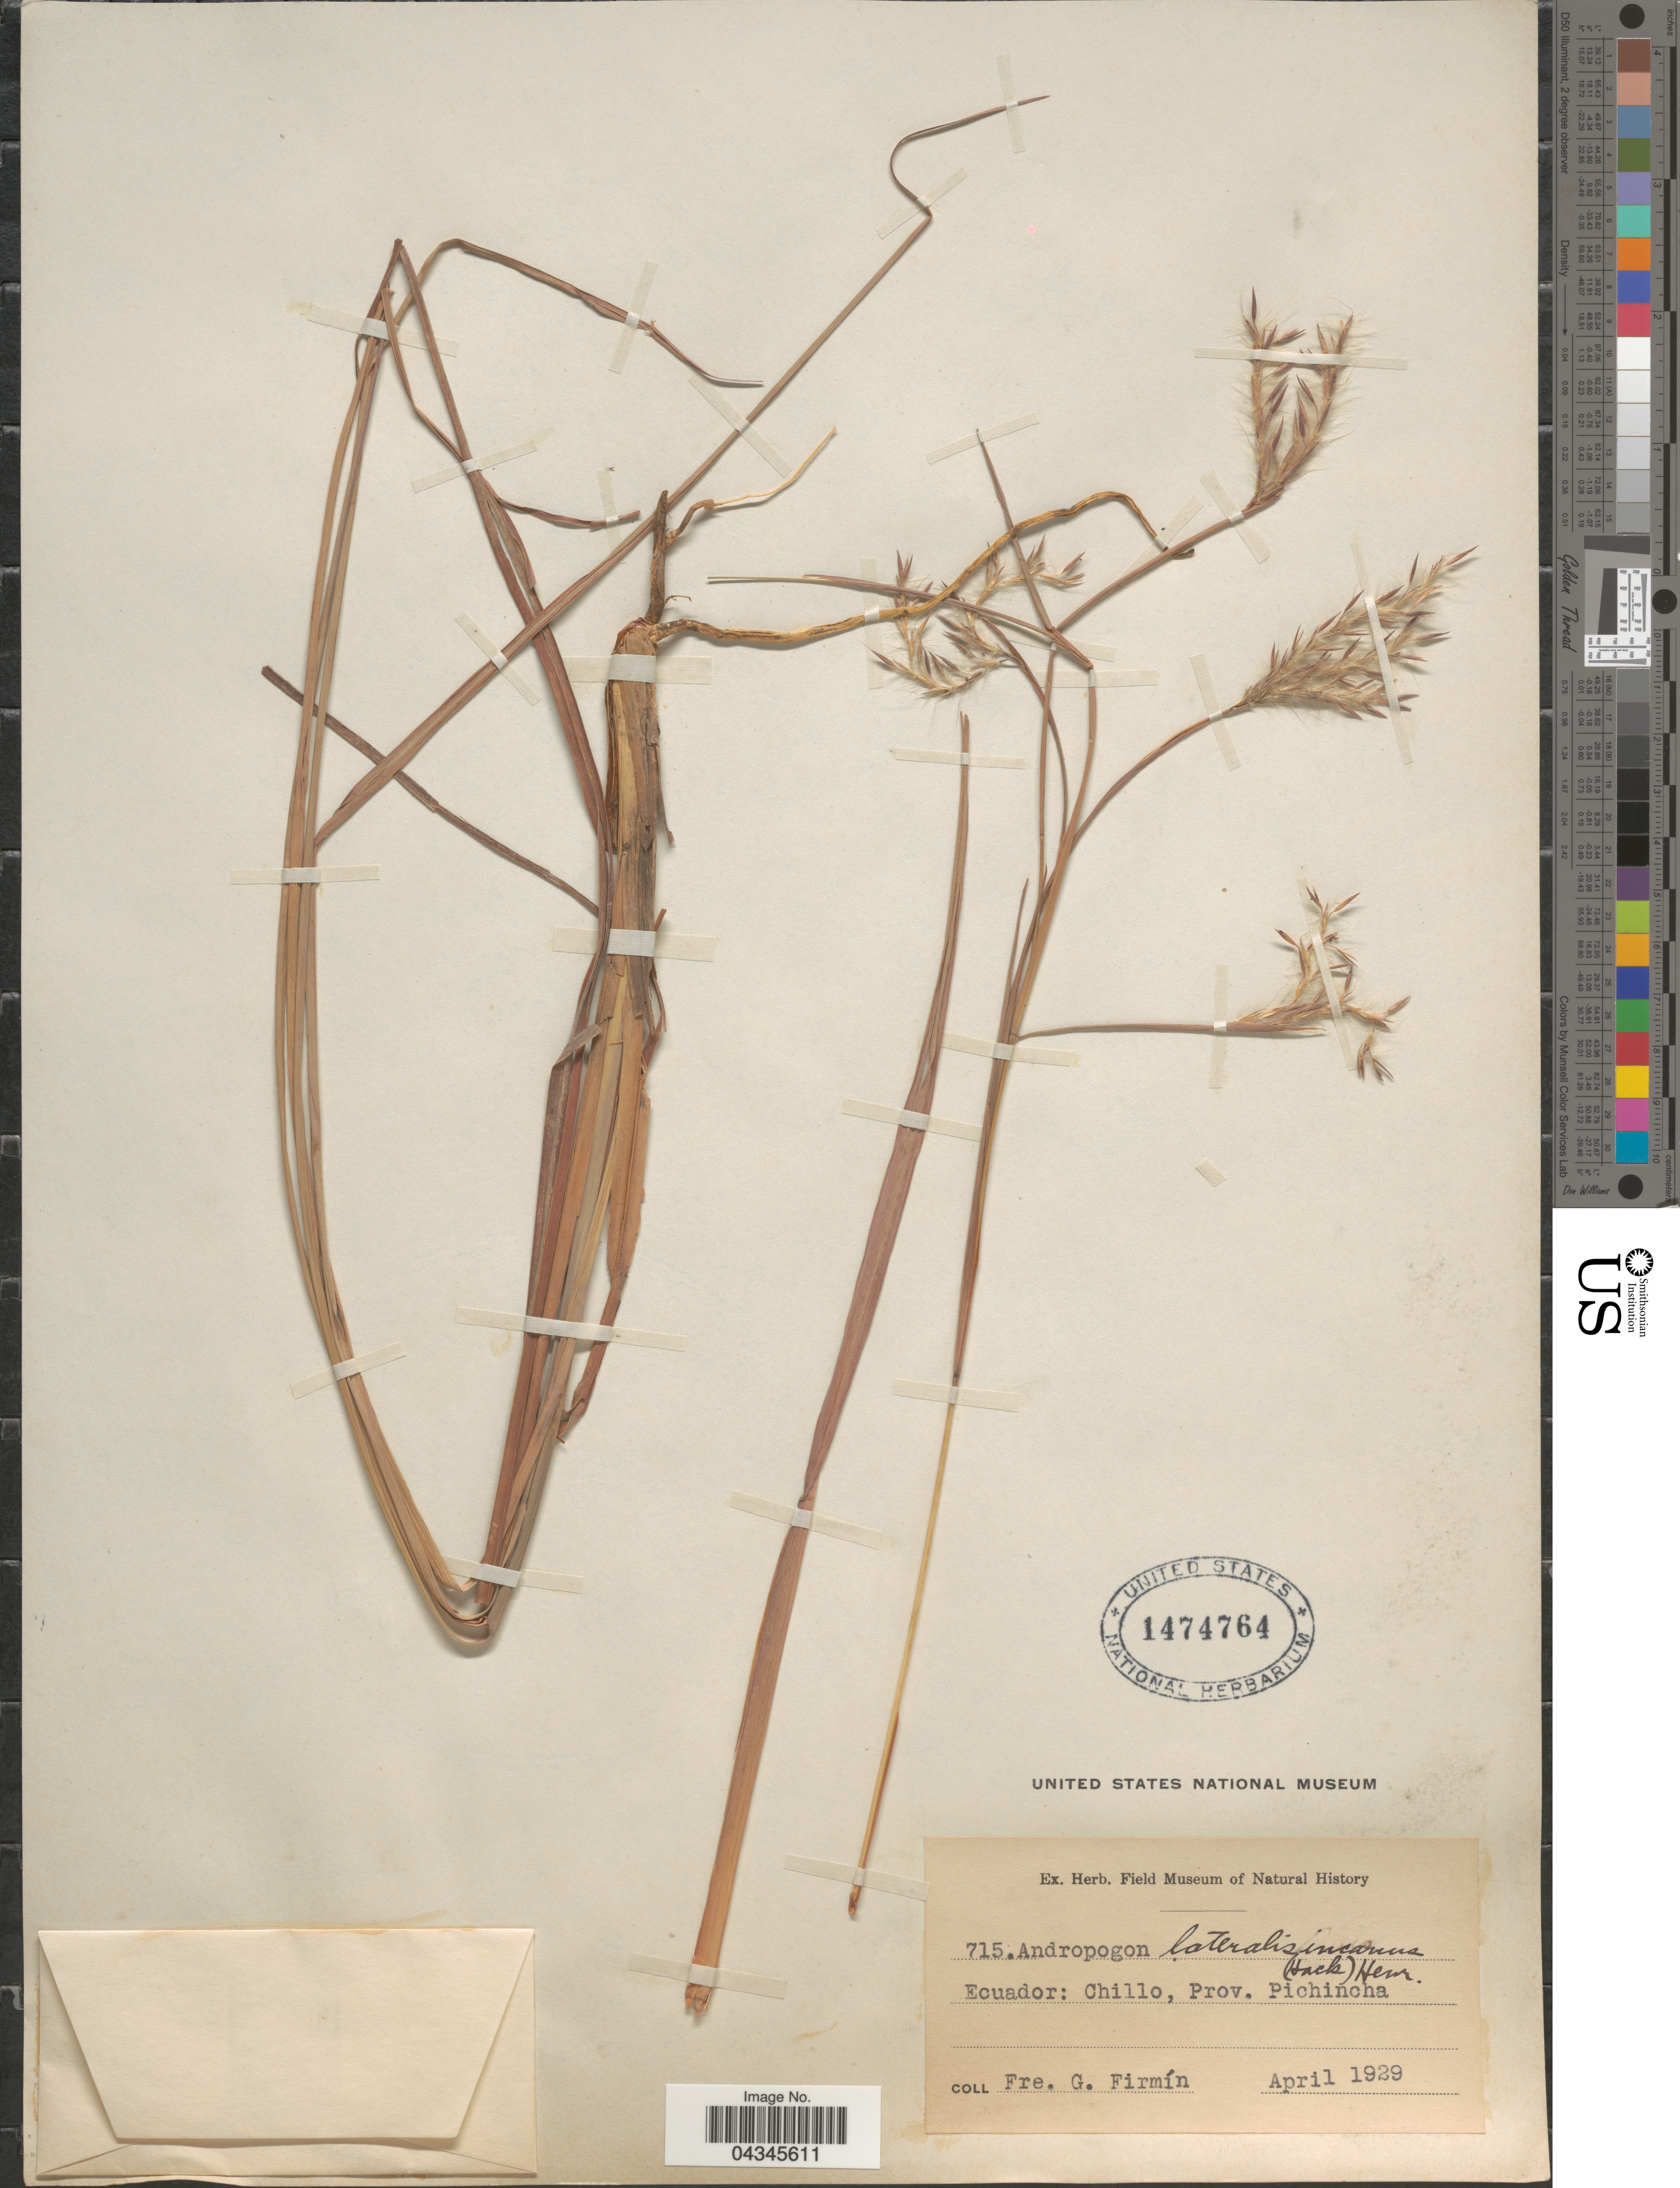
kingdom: Plantae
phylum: Tracheophyta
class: Liliopsida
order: Poales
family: Poaceae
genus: Andropogon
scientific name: Andropogon lateralis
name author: Nees in Mart.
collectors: F. Firmin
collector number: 715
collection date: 1929-04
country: Ecuador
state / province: Pichincha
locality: Chillo.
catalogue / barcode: US 1474764